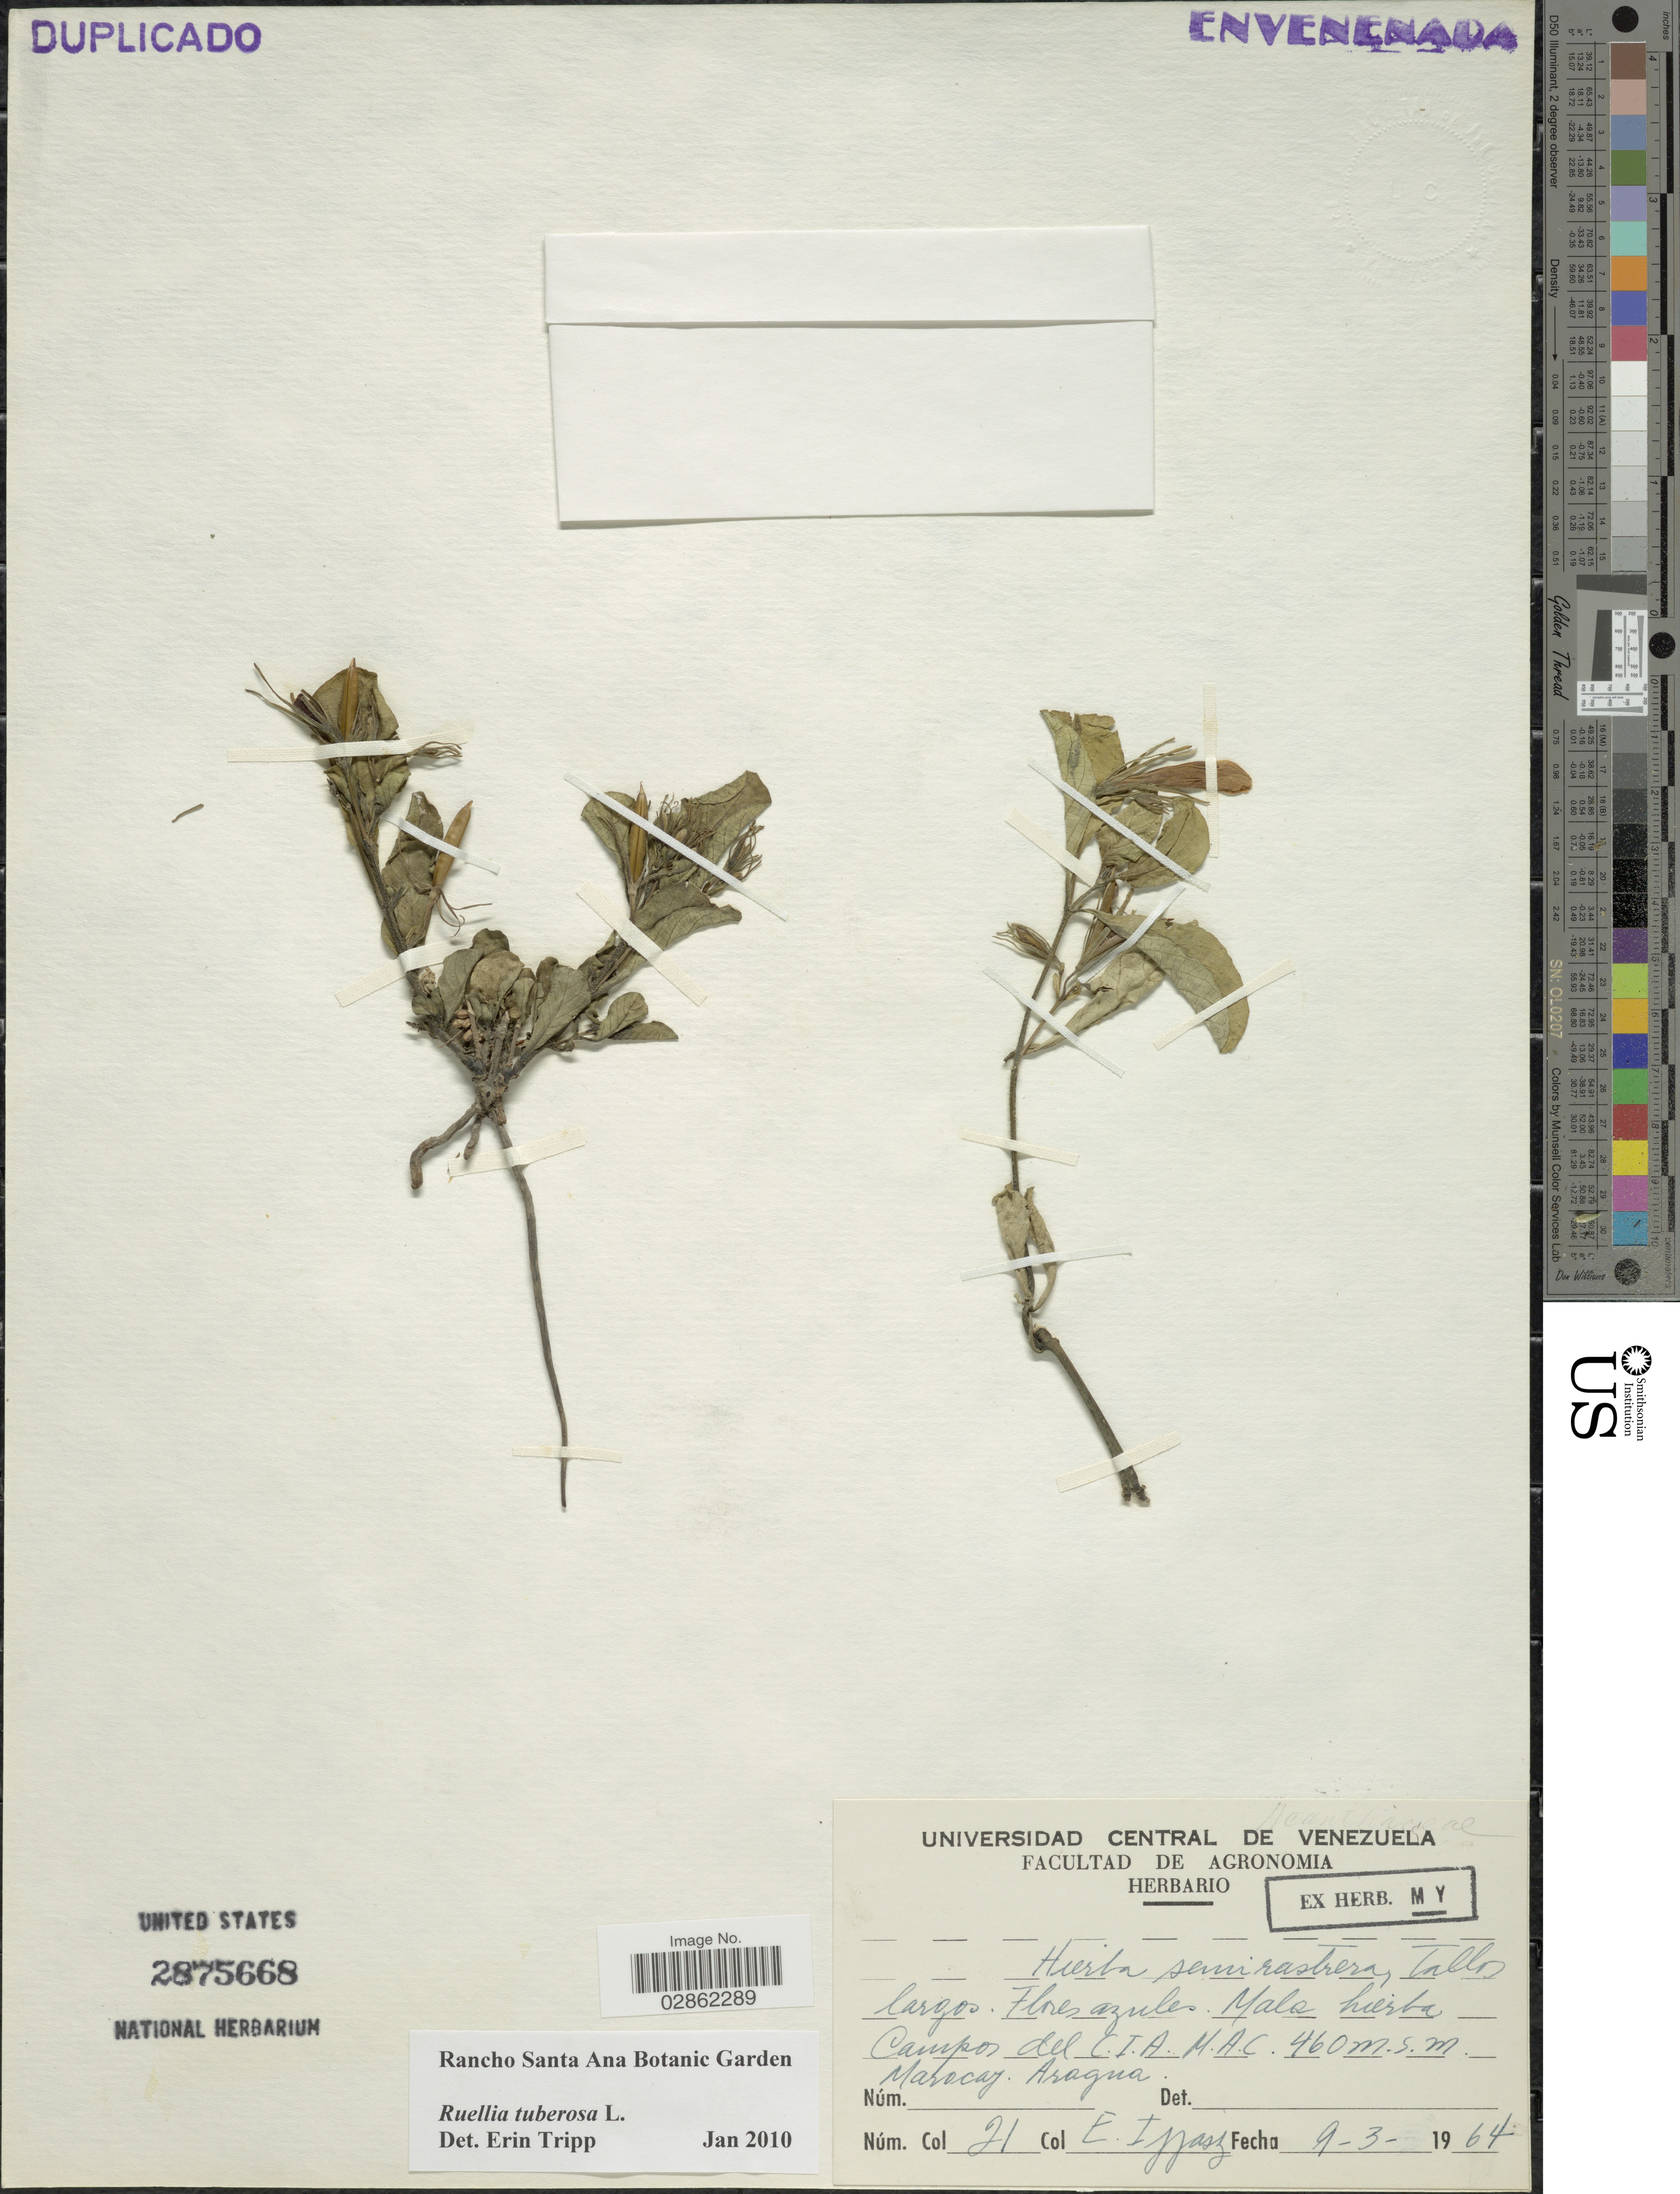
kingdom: Plantae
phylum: Tracheophyta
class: Magnoliopsida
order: Lamiales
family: Acanthaceae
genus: Ruellia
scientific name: Ruellia tuberosa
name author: L.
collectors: E. Ijjasz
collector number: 21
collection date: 1964-03-09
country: Venezuela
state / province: Aragua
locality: Campos del C.I.A. M.A.C., Marocay.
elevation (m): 460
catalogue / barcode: US 2875668